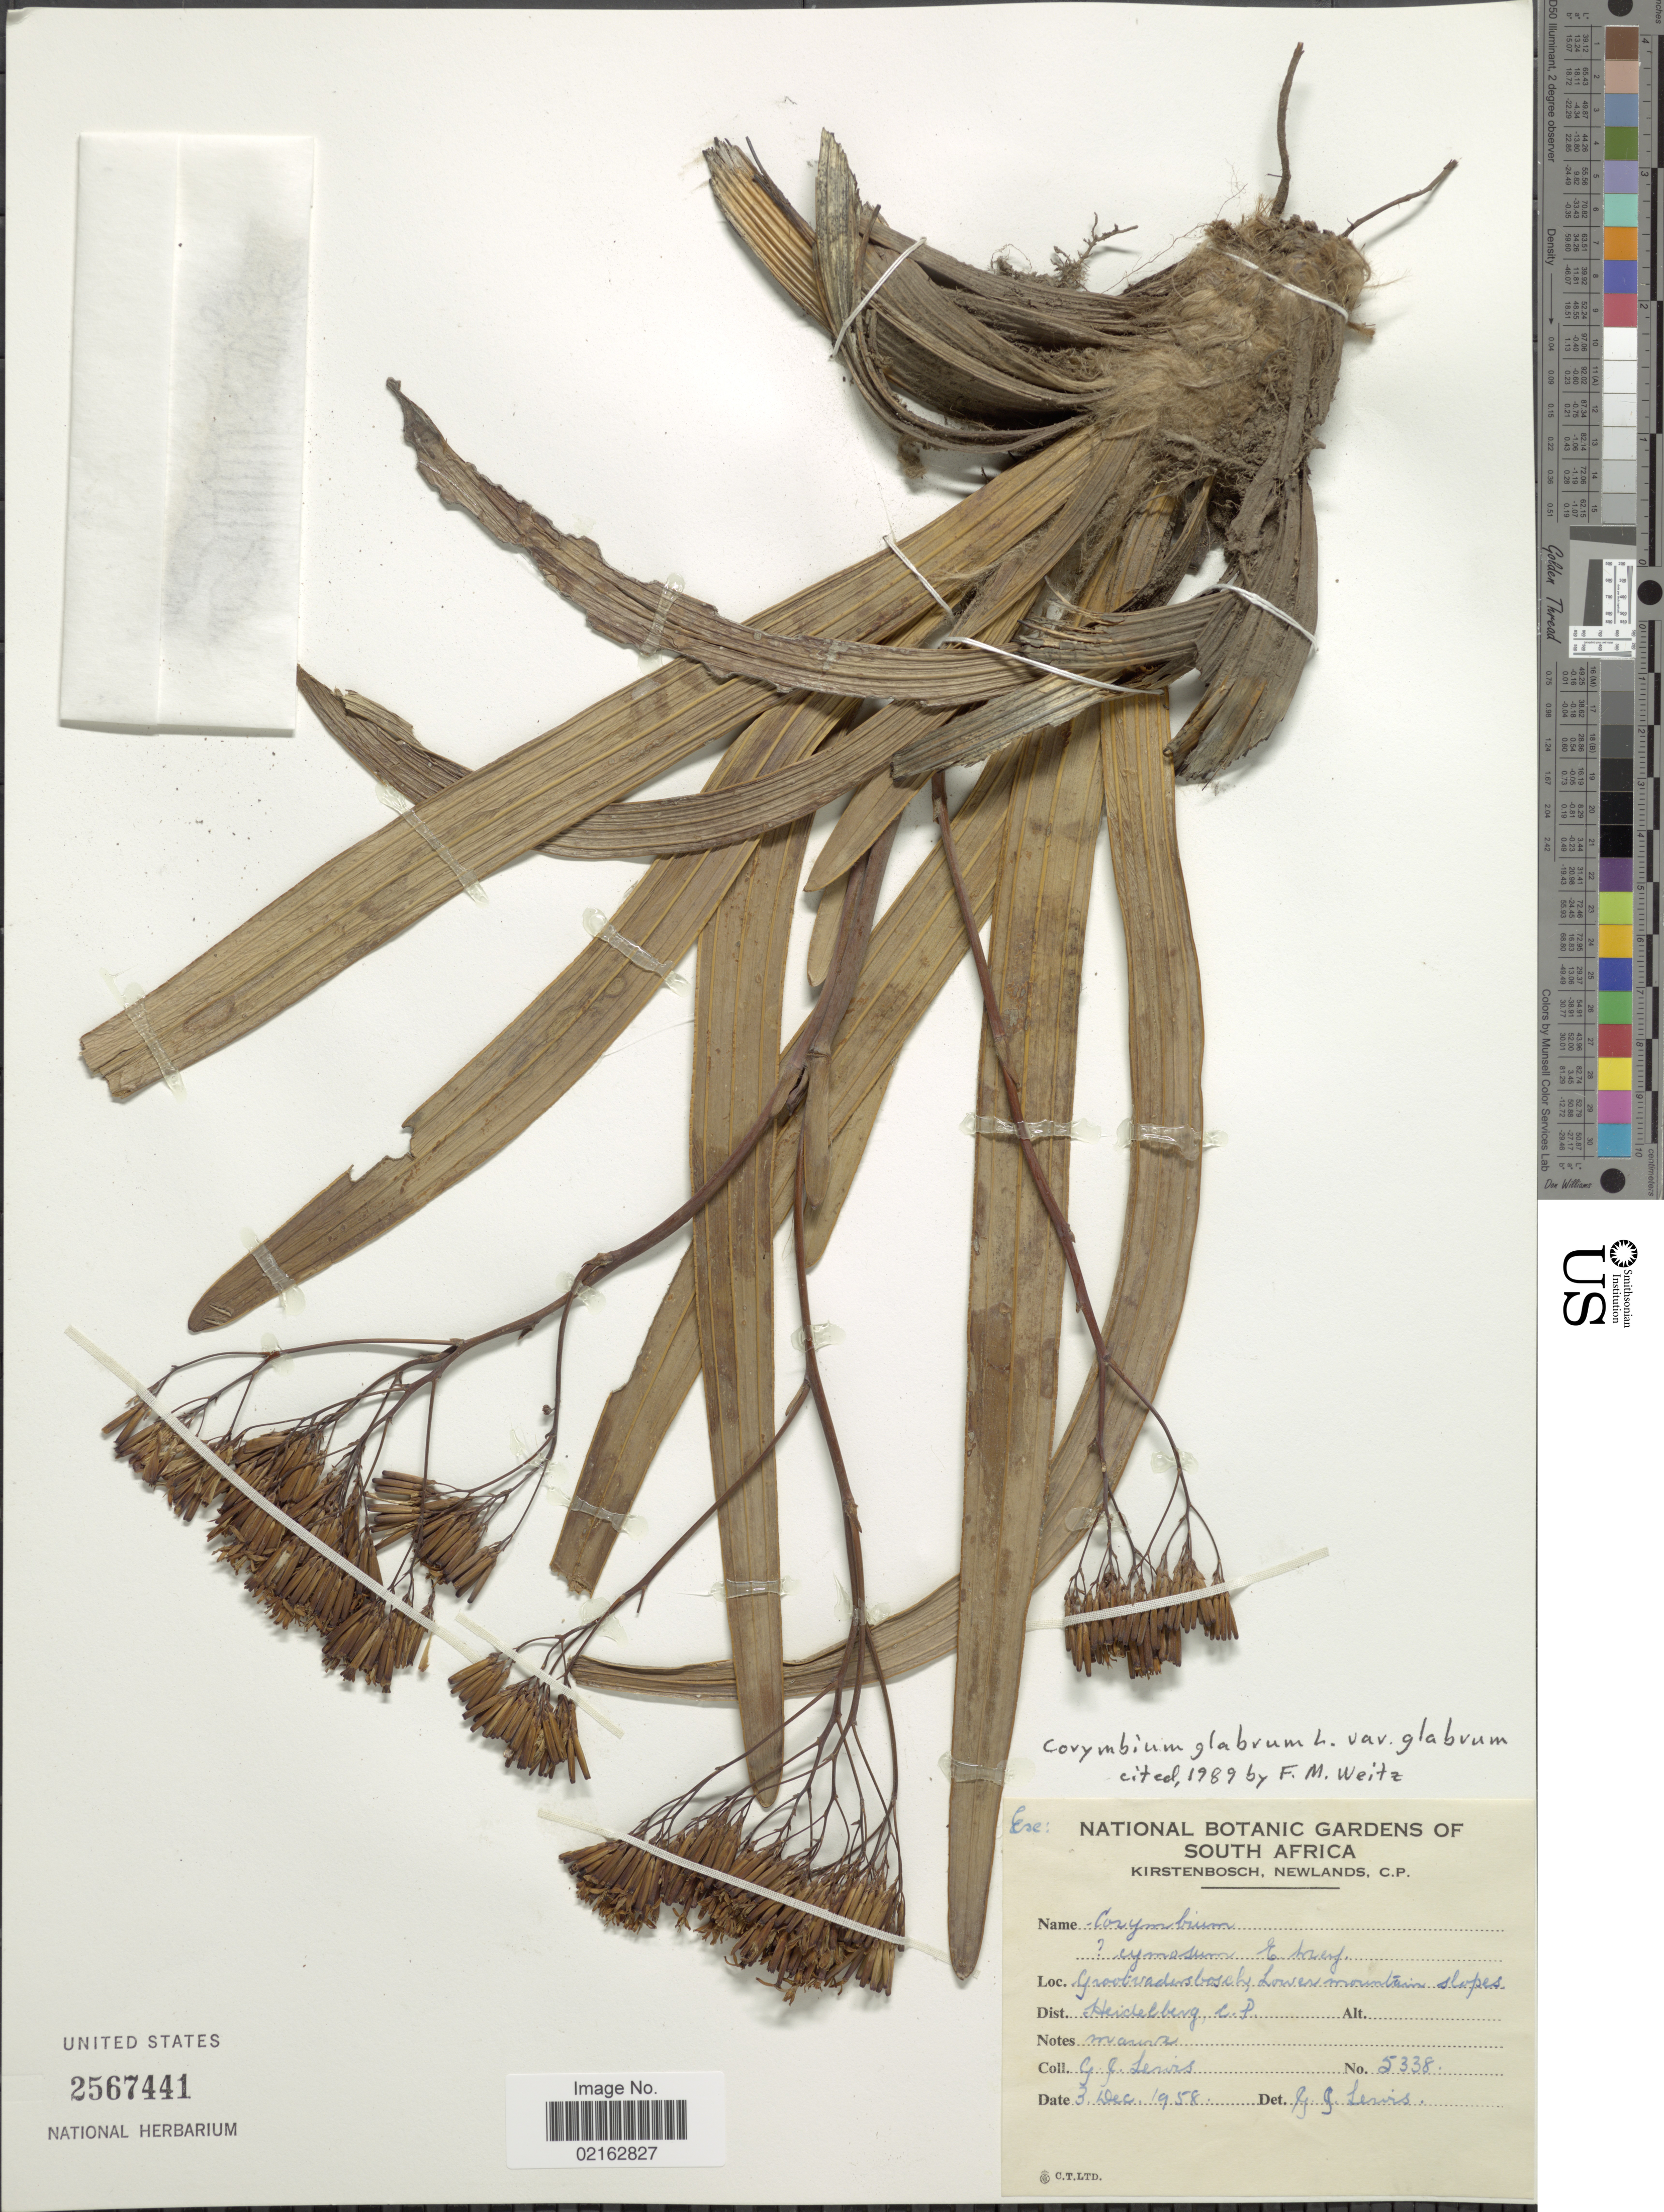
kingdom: Plantae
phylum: Tracheophyta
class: Magnoliopsida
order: Asterales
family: Asteraceae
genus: Corymbium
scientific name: Corymbium glabrum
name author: L.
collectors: G. P. Lewis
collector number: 5338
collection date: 1958-12-03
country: South Africa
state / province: Western Cape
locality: Grootvadersbosch, Lower mountain slopes. Dist. Heidelberg, C.P.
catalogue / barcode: US 2567441